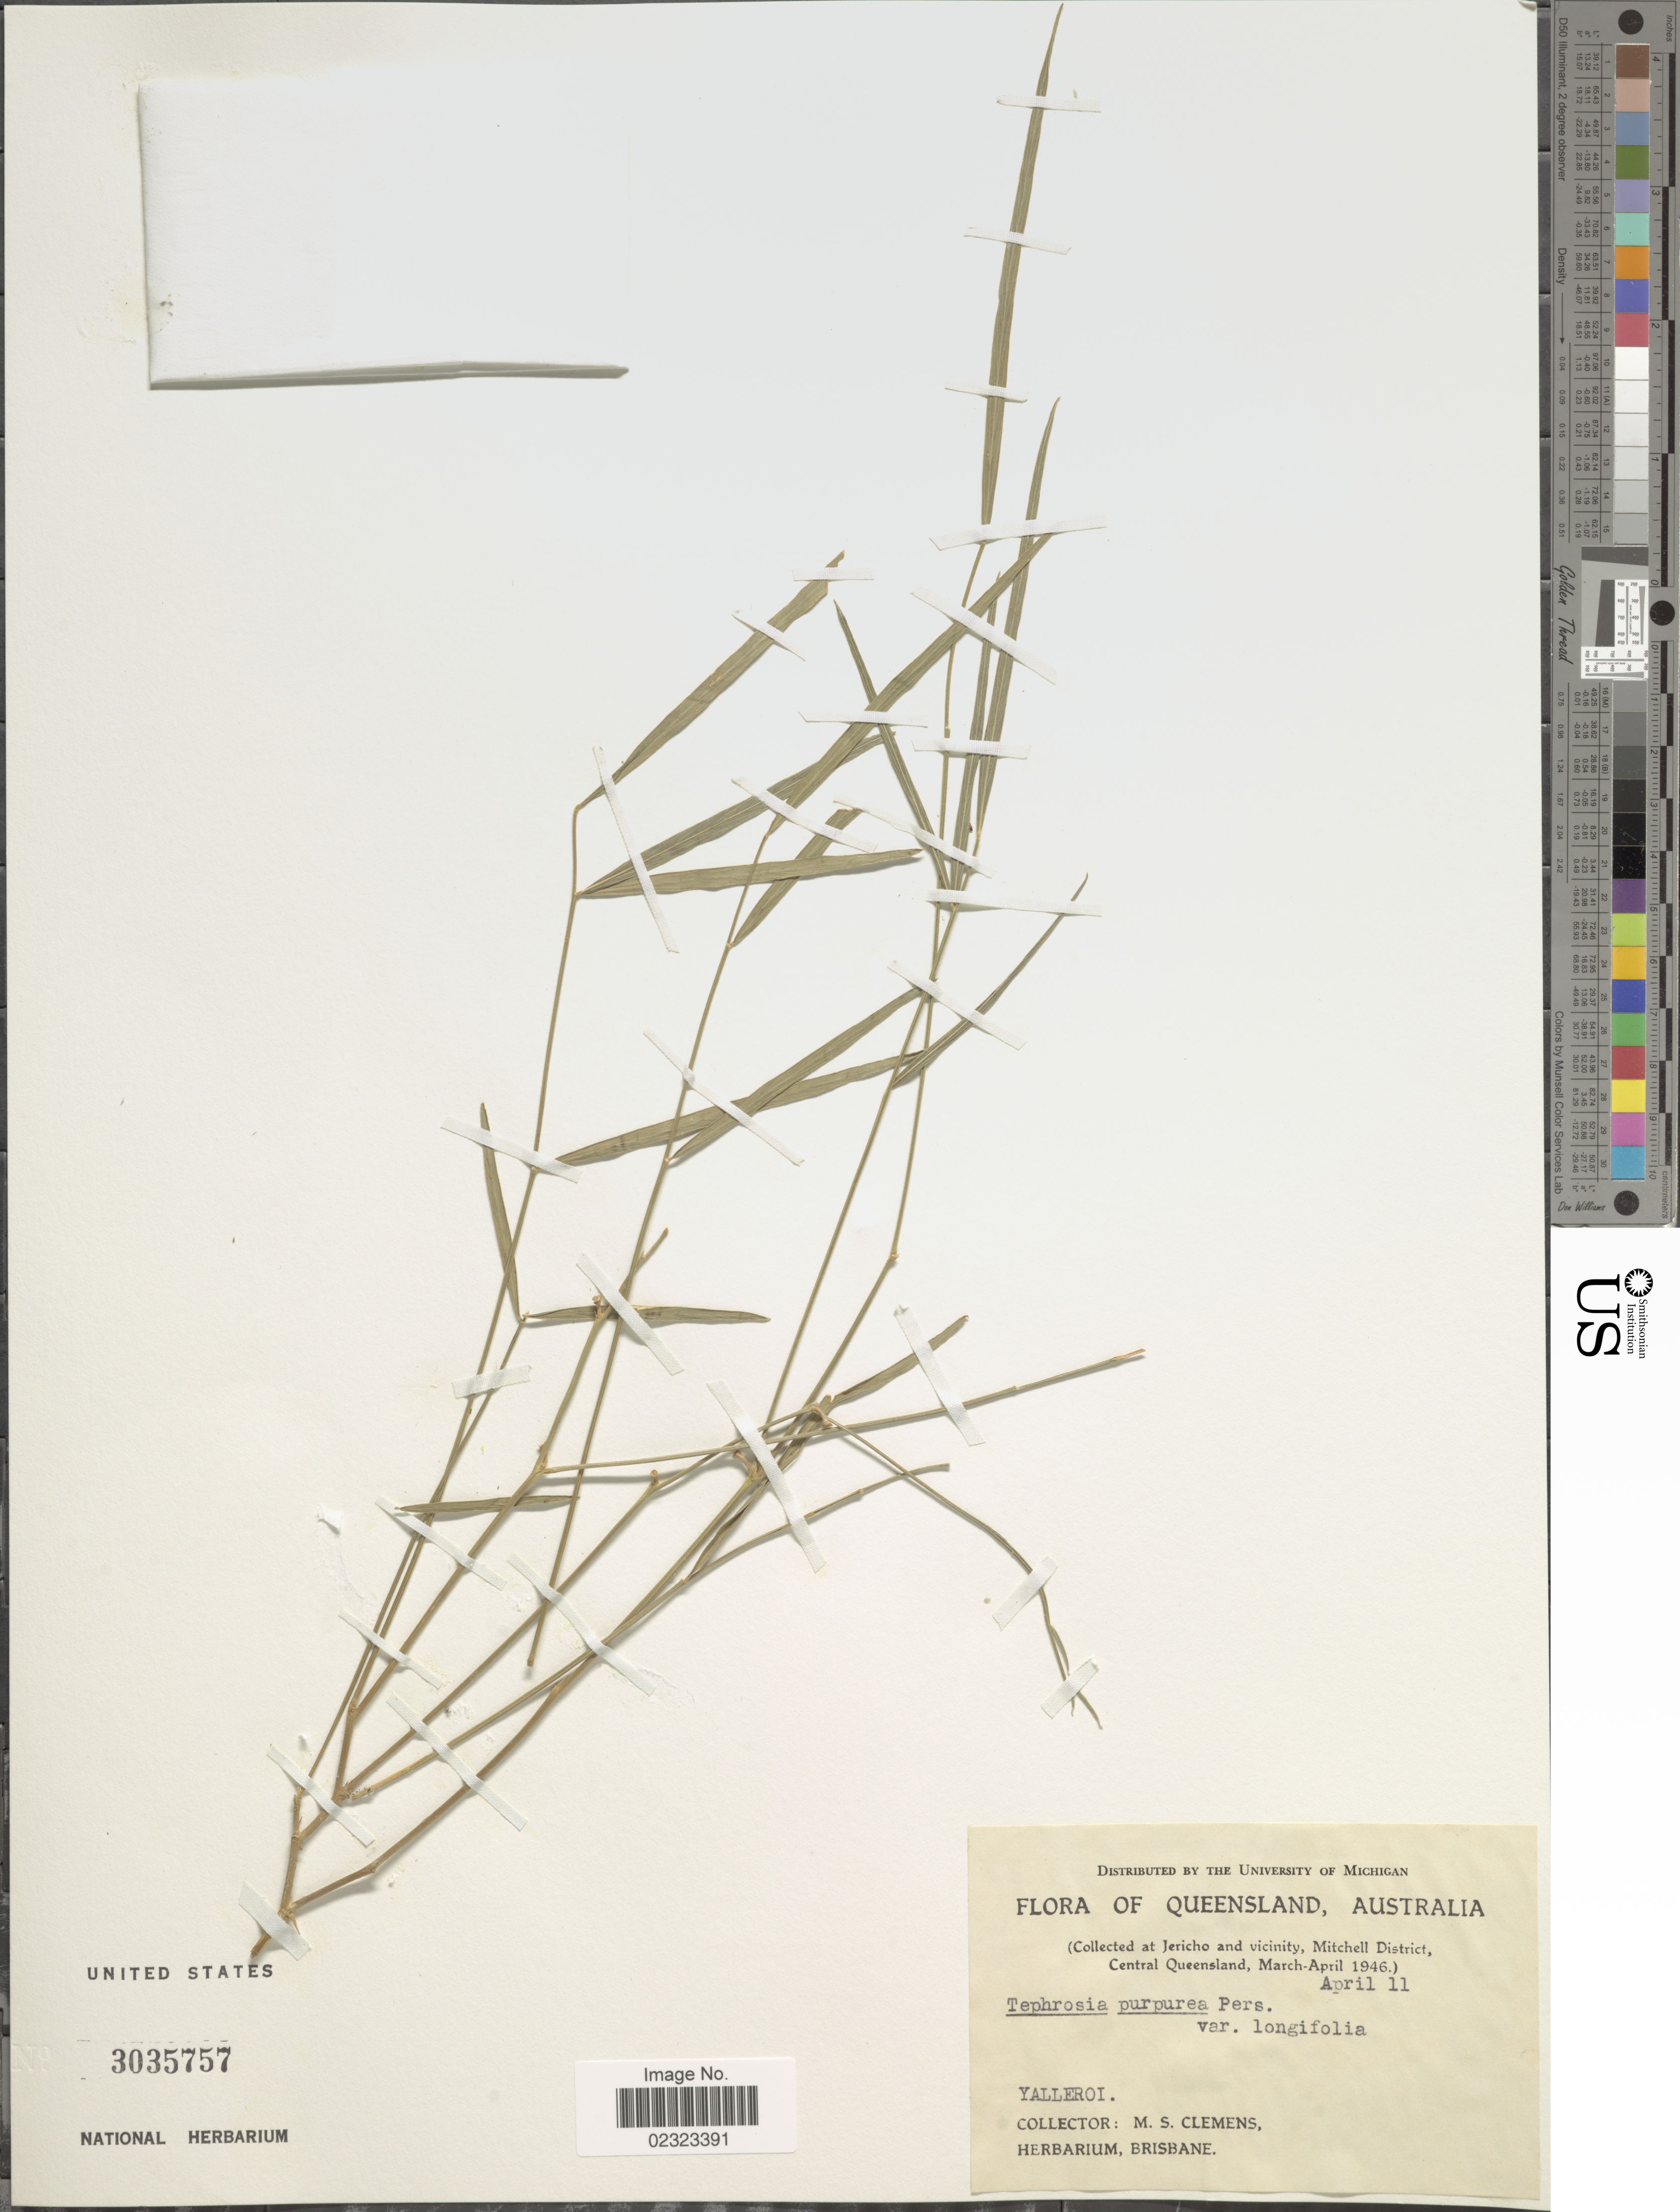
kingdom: Plantae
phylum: Tracheophyta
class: Magnoliopsida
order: Fabales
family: Fabaceae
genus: Tephrosia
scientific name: Tephrosia purpurea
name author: (L.) Pers.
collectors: M. S. Clemens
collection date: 1946-04-11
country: Australia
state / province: Queensland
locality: Yalleroi.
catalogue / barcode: US 3035757